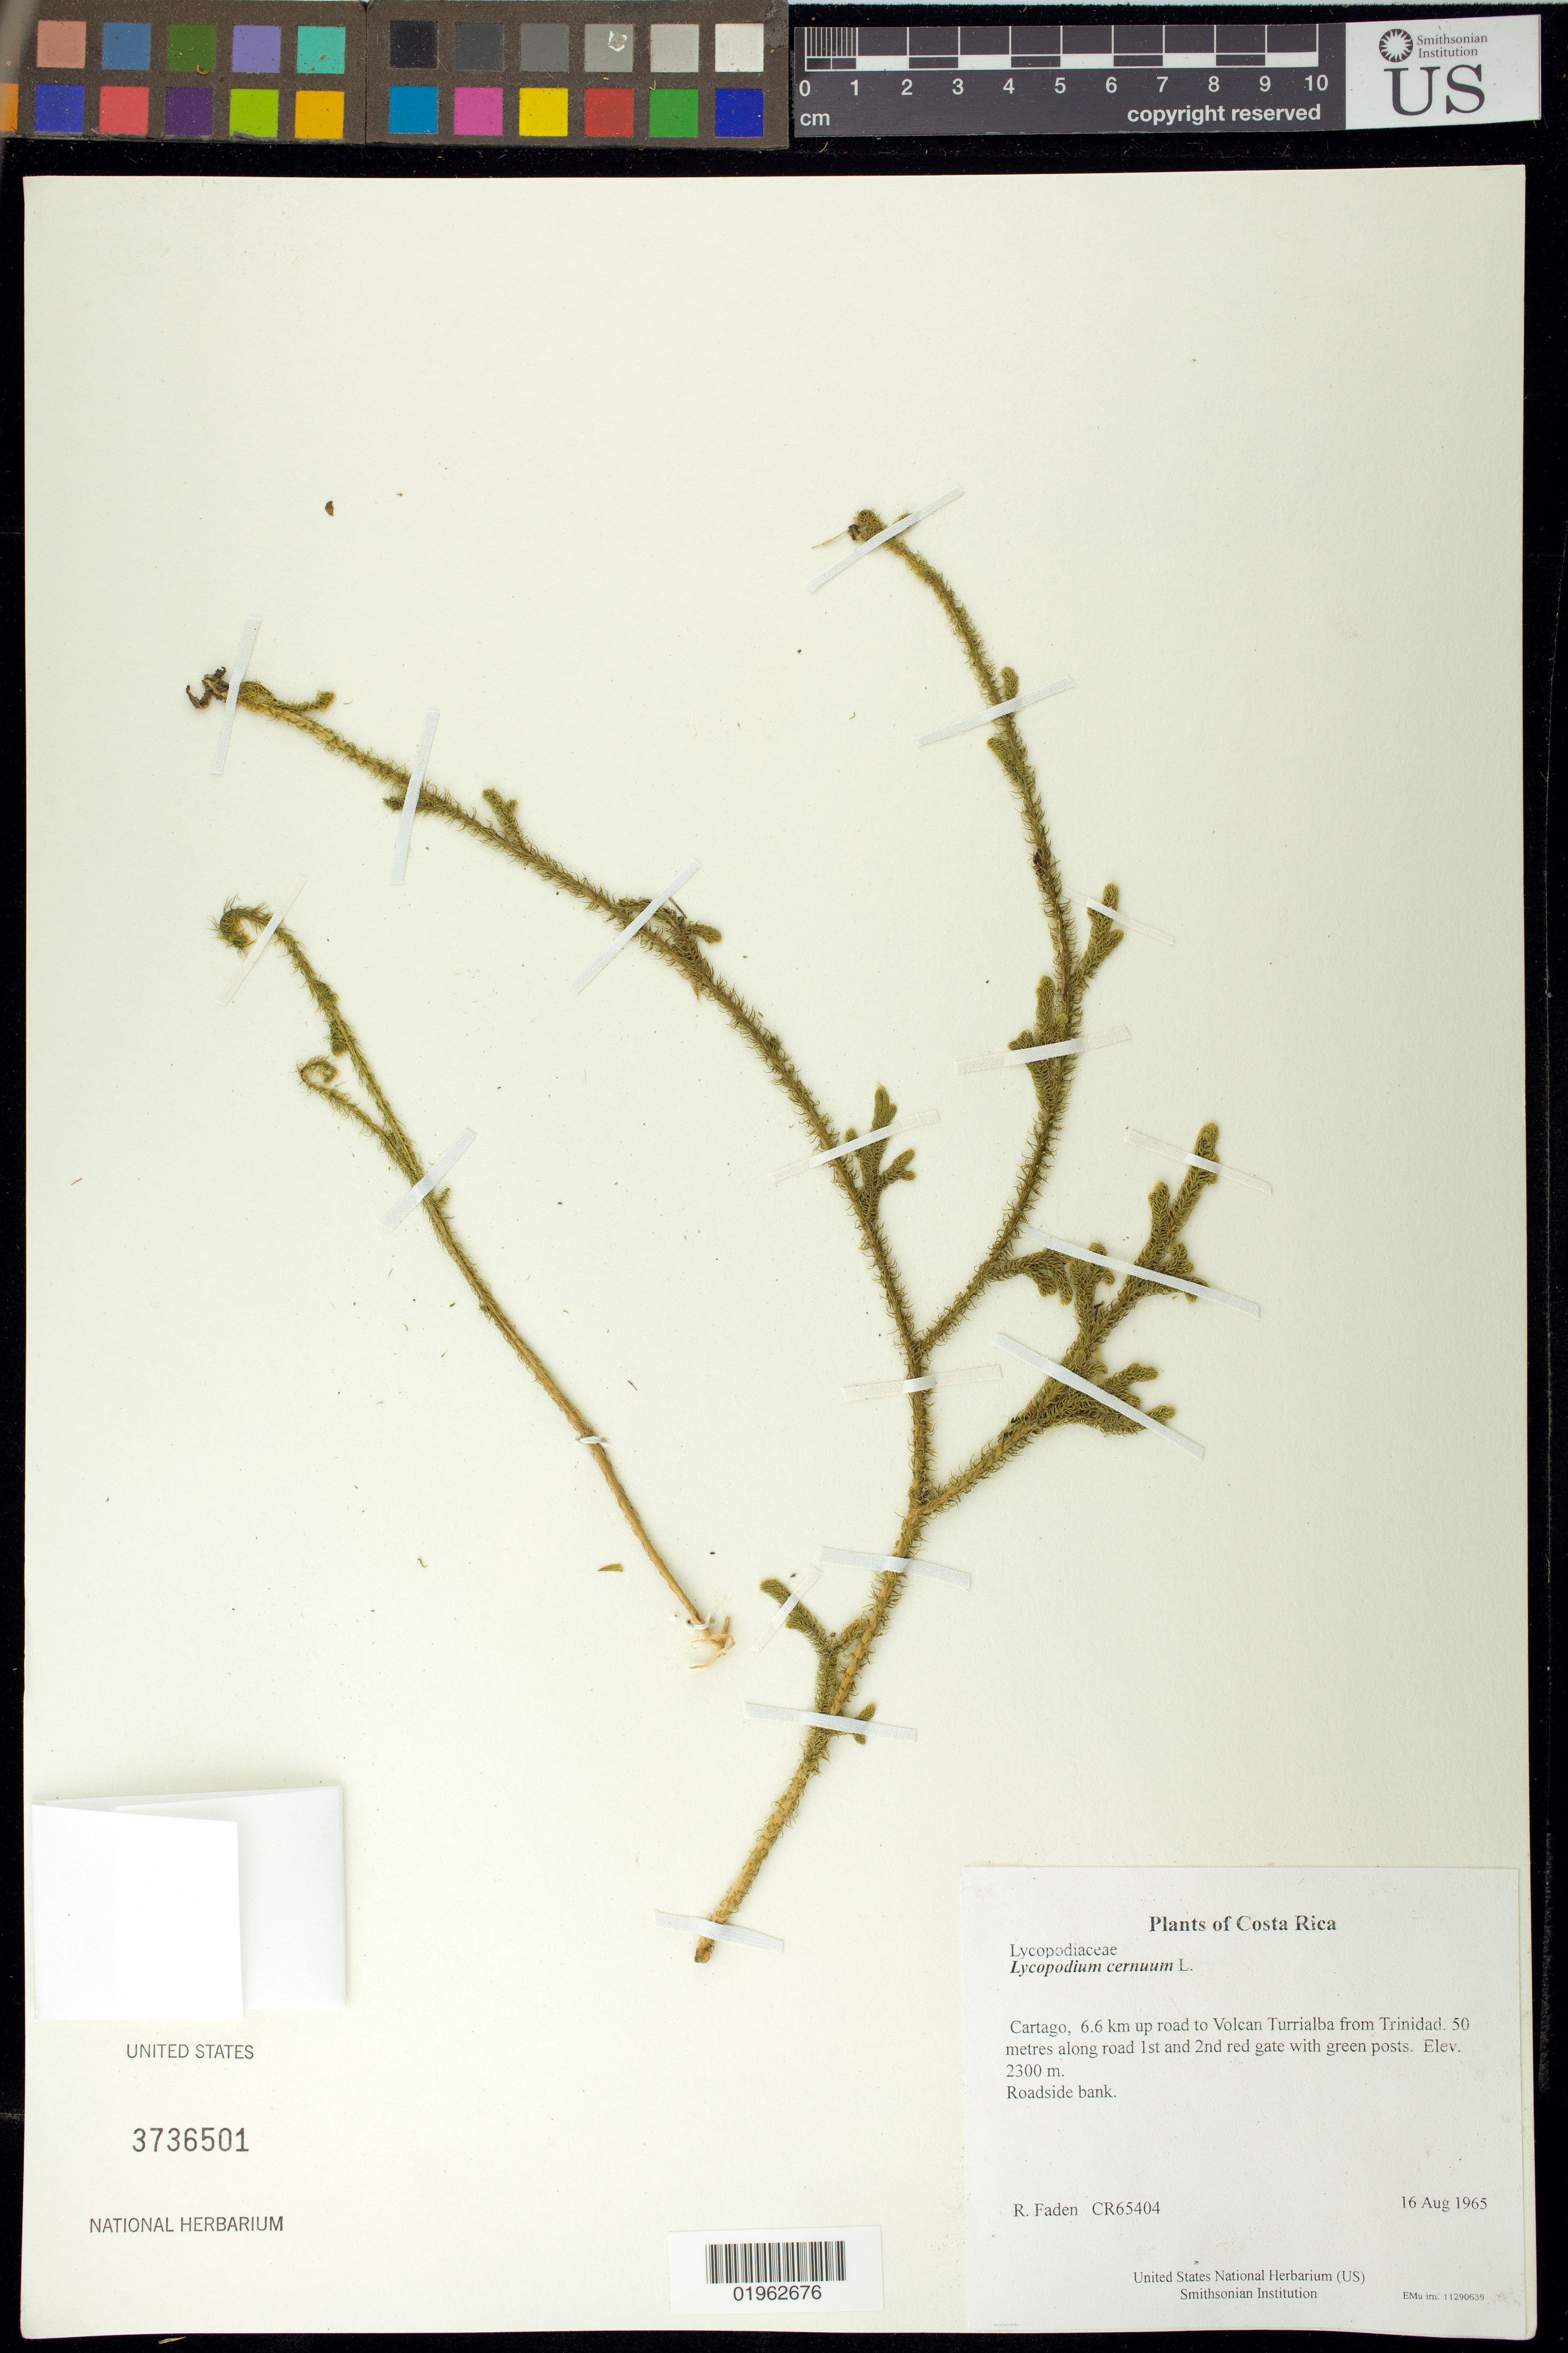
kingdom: Plantae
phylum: Tracheophyta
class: Lycopodiopsida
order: Lycopodiales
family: Lycopodiaceae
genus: Palhinhaea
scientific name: Palhinhaea cernua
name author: (L.) Vasc. & Franco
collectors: R. B. Faden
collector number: CR65404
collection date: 1965-08-16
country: Costa Rica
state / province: Cartago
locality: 6.6 km up road to Volcan Turrialba from Trinidad. 50 metres along road 1st and 2nd red gate with green posts.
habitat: Roadside bank.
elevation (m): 2300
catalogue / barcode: US 3736501